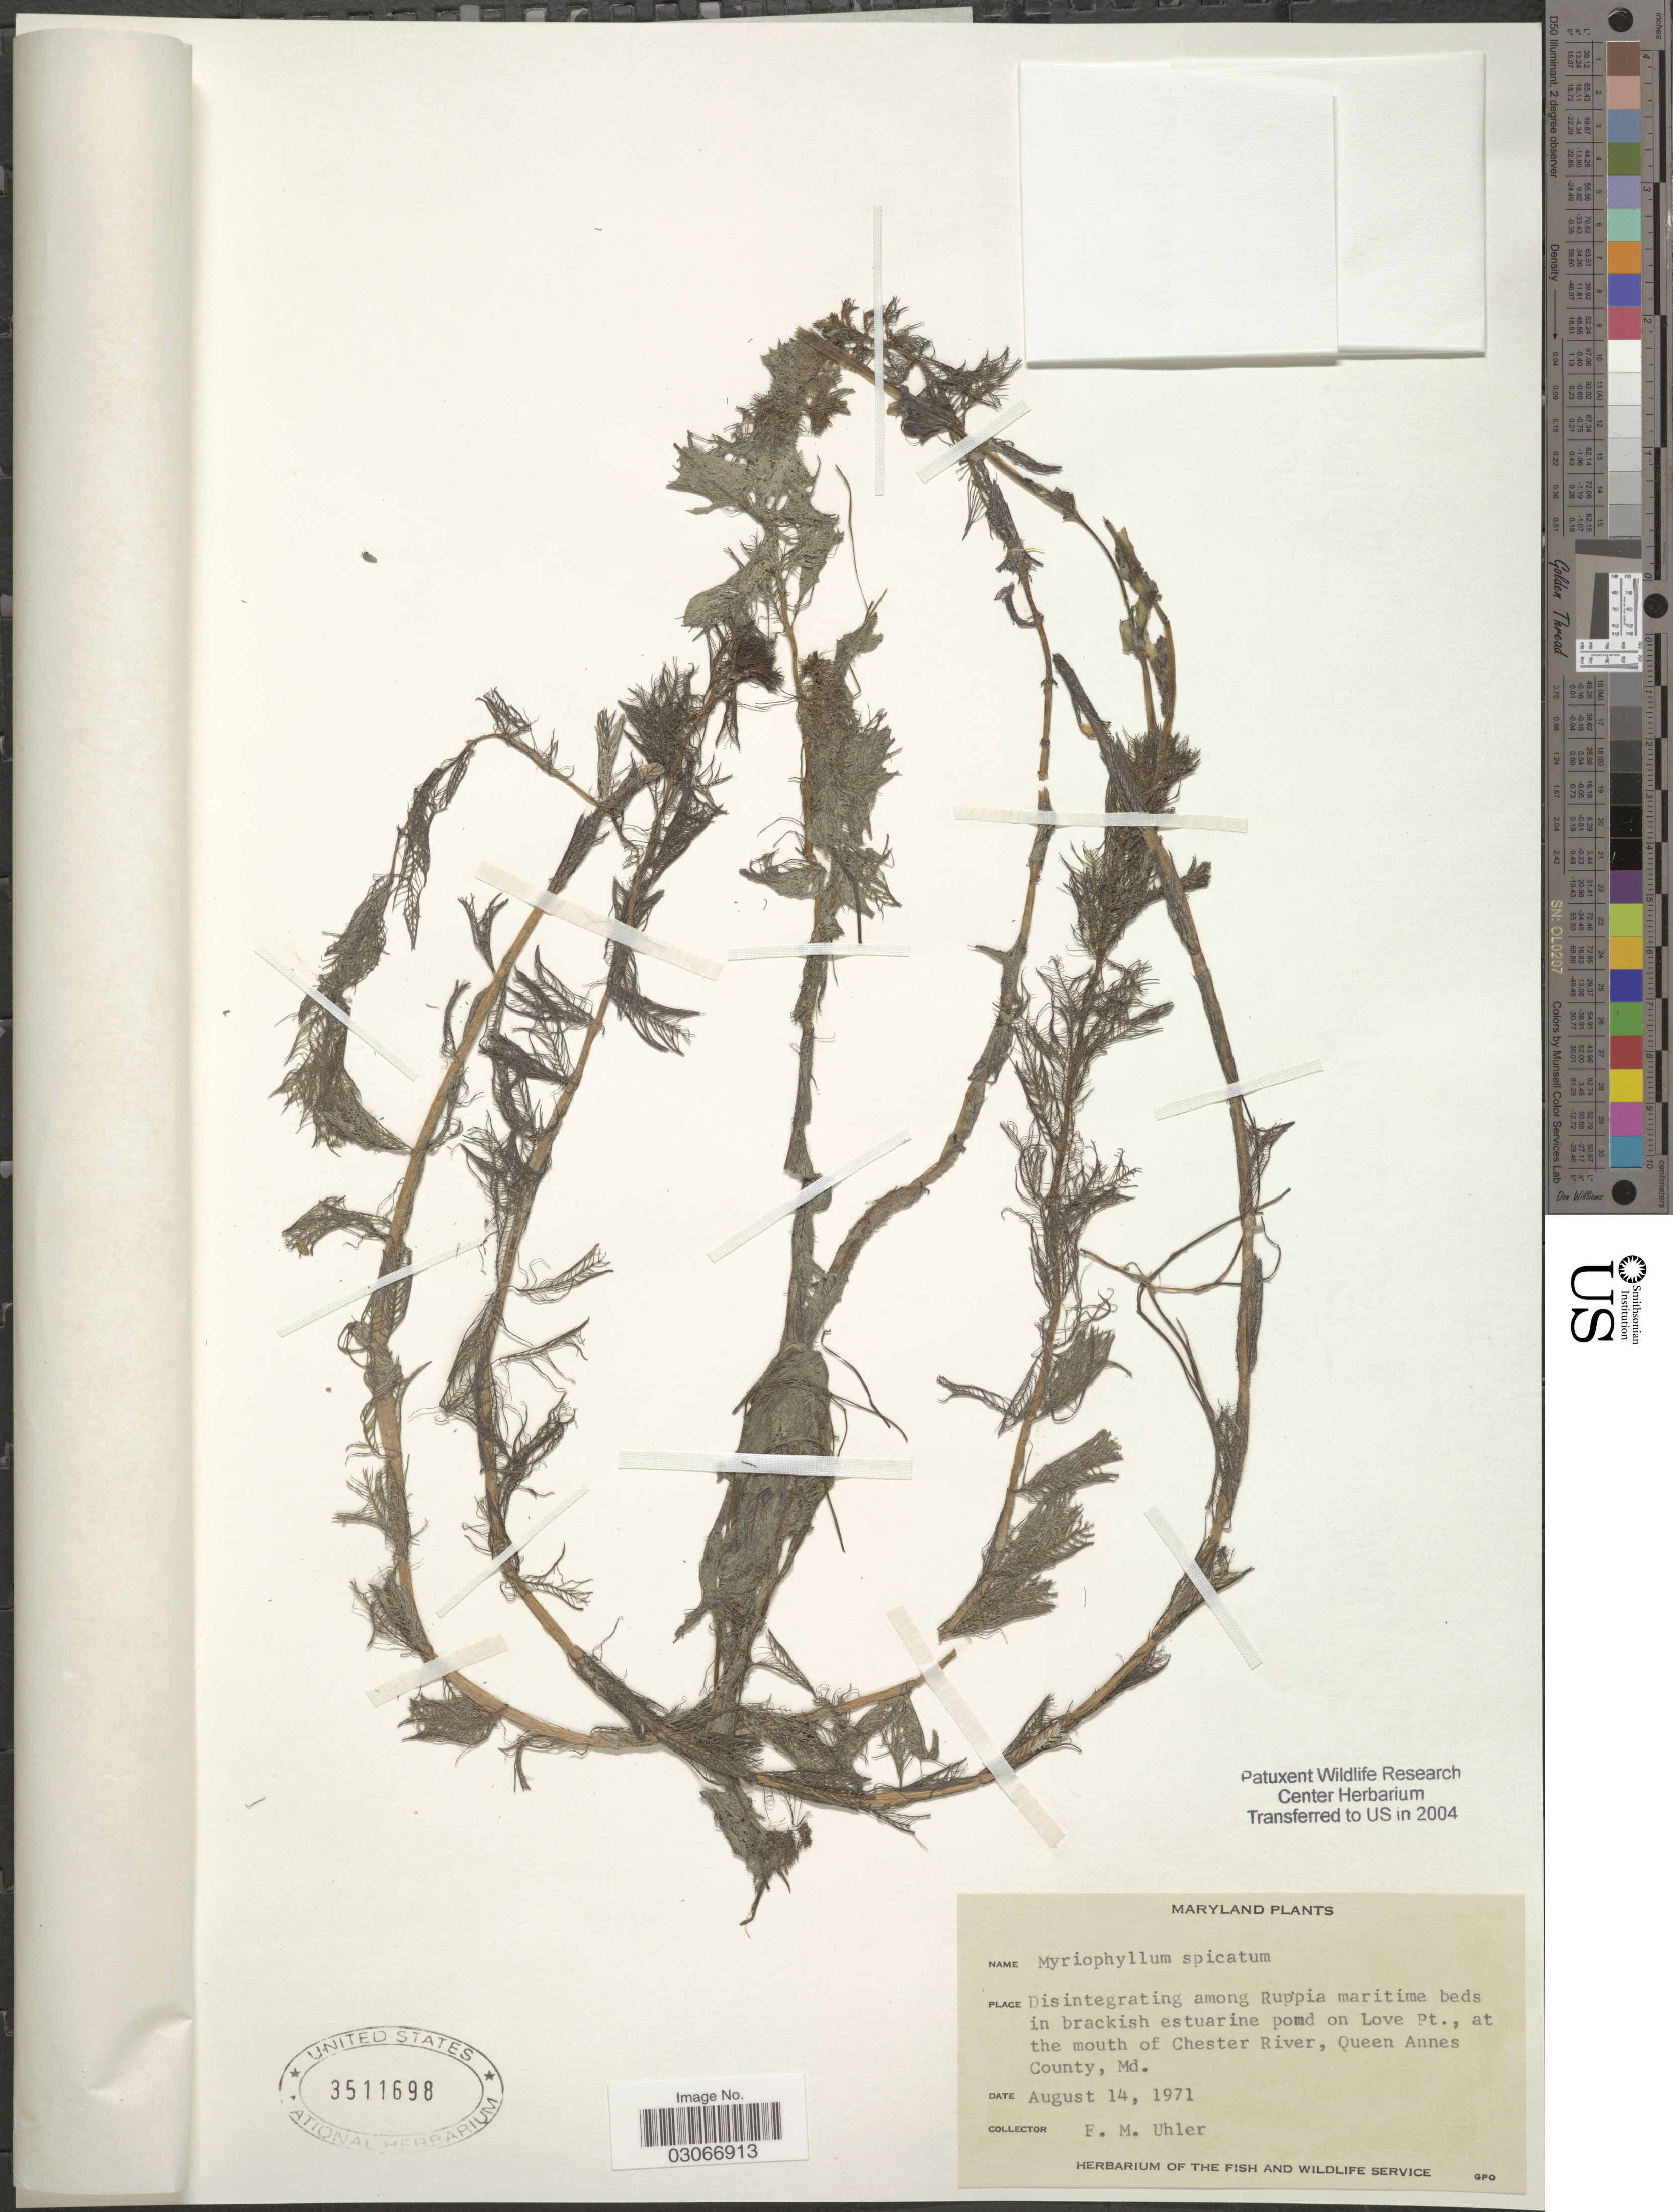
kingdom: Plantae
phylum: Tracheophyta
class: Magnoliopsida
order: Saxifragales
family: Haloragaceae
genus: Myriophyllum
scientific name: Myriophyllum aquaticum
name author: (Vell.) Verdc.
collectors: F. M. Uhler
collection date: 1971-08-14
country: United States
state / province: Maryland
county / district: Queen Anne's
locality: Disintegrating among Ruppia maritime beds in brackish estuarine pond on Love Pt., at the mouth of Chester River, Queen Annes County, Md.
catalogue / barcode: US 3511698